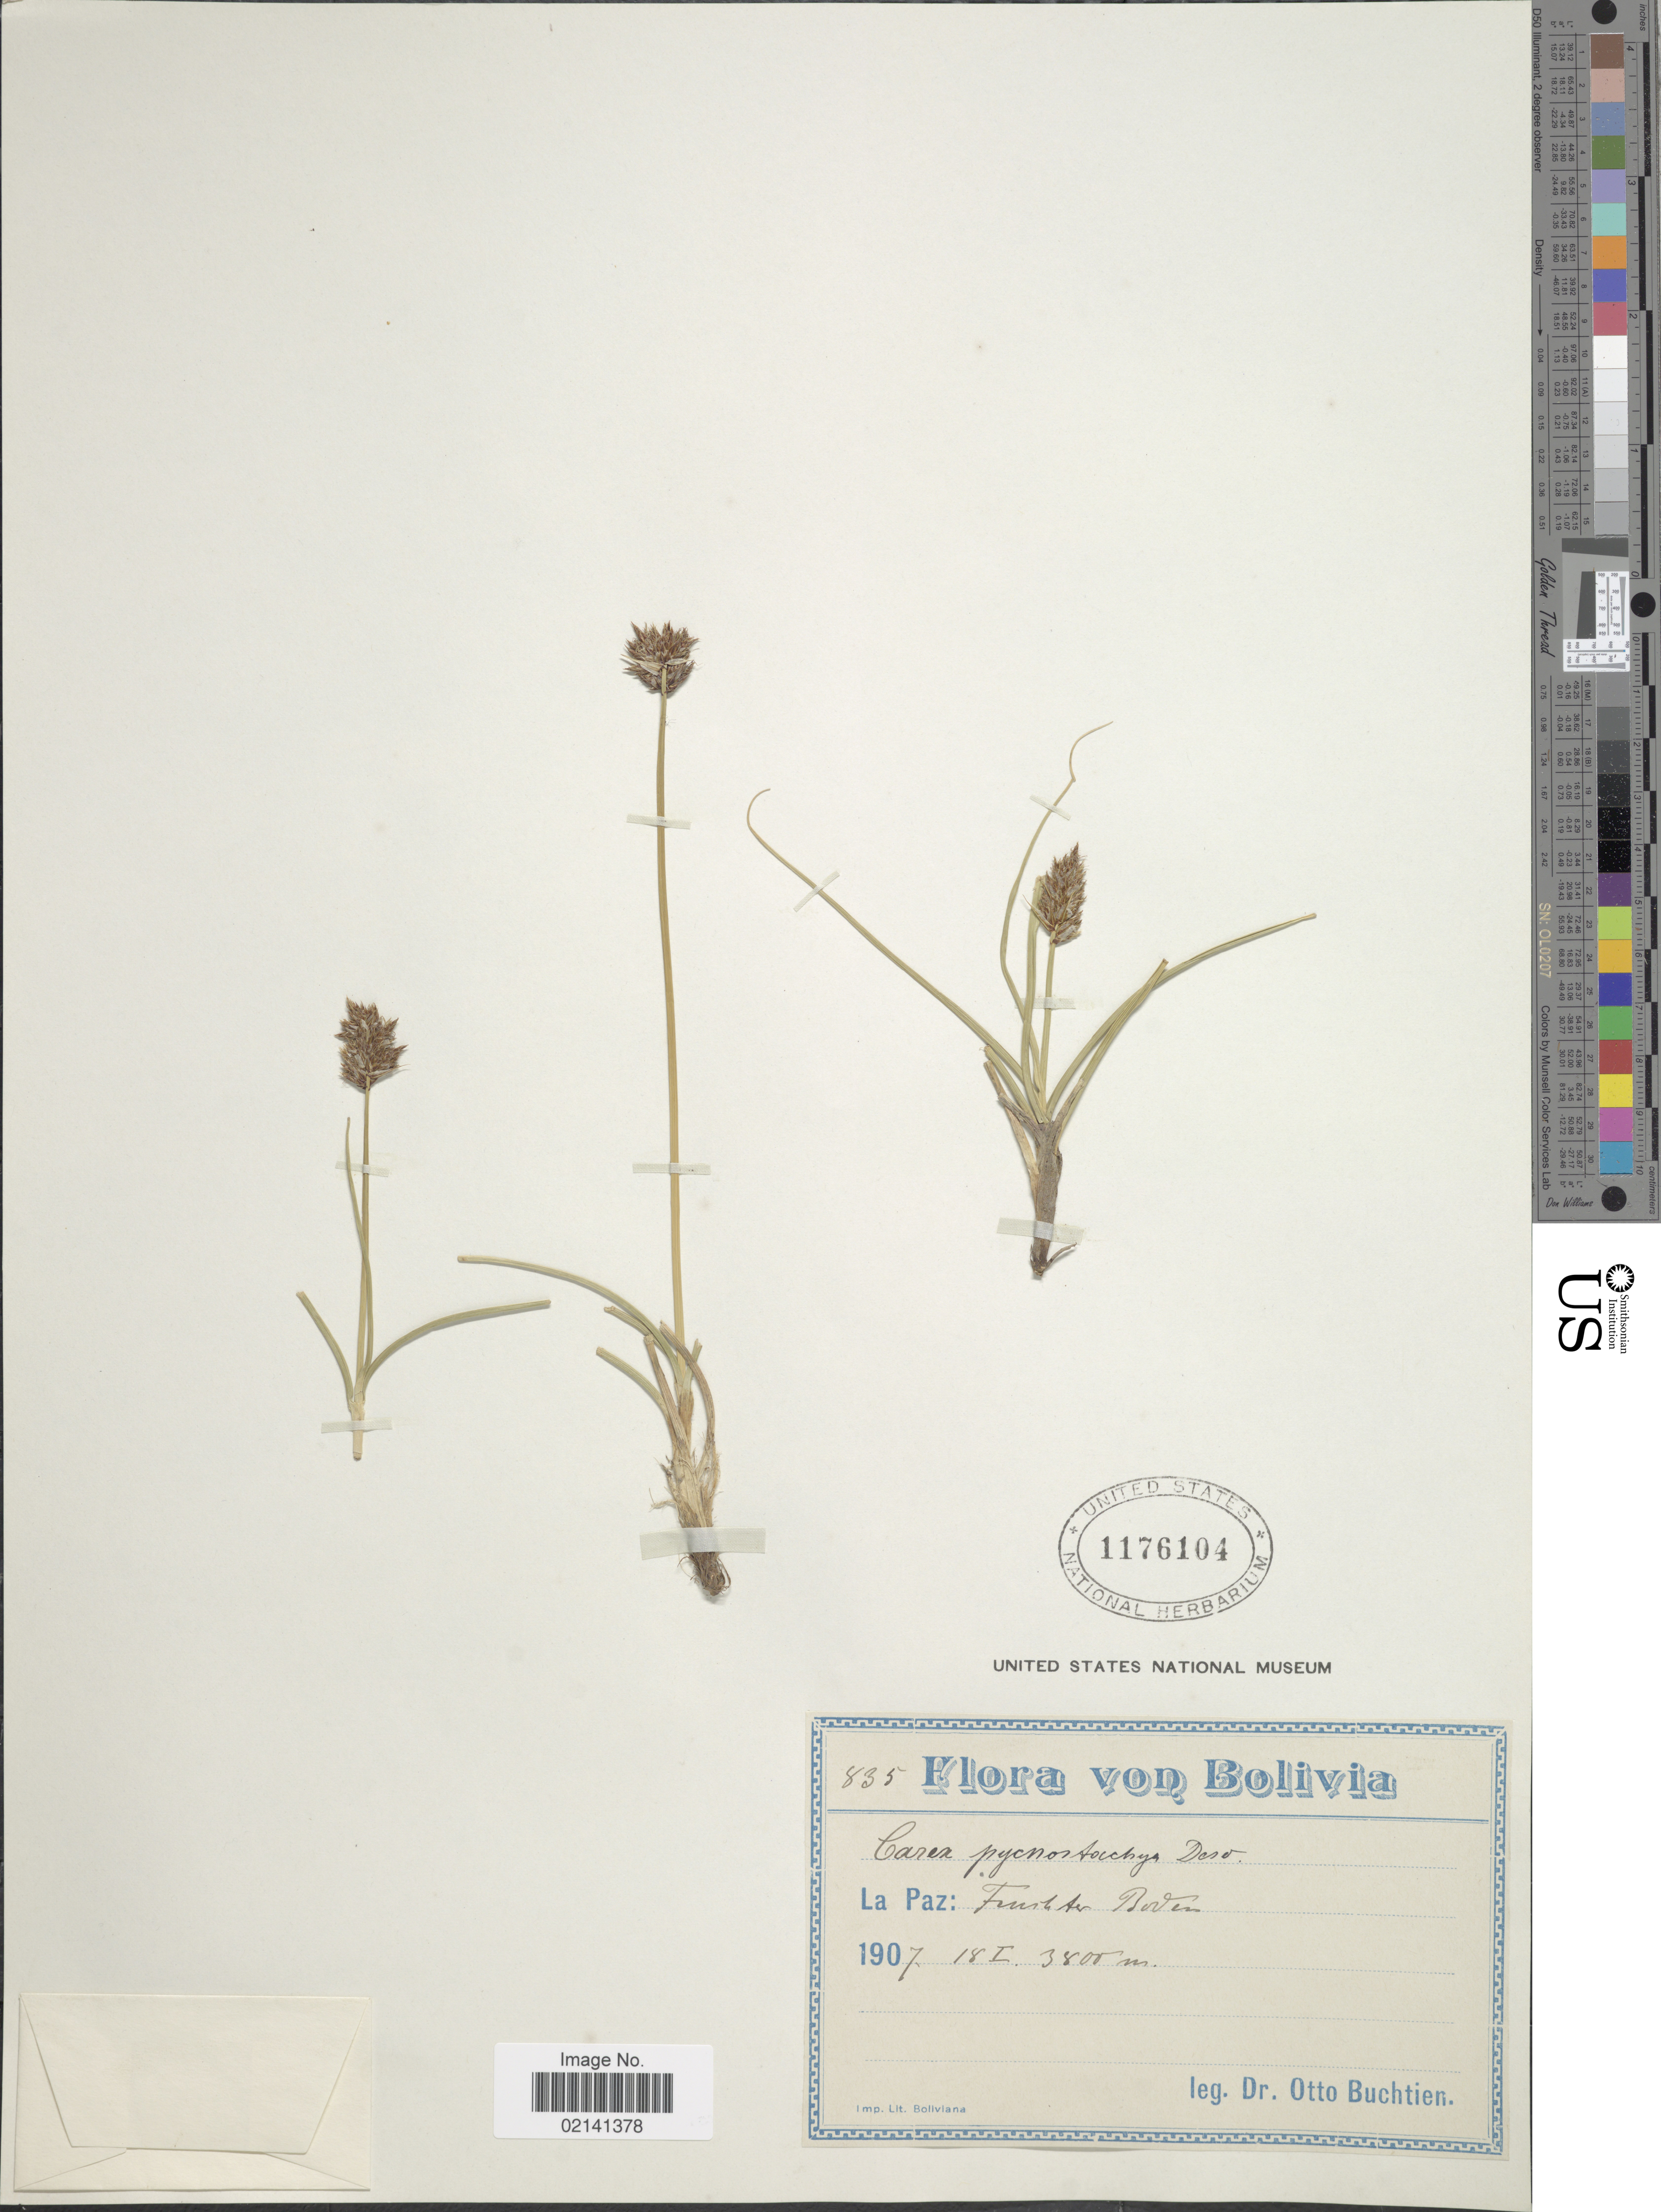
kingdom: Plantae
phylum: Tracheophyta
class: Liliopsida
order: Poales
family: Cyperaceae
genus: Carex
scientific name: Carex ecuadorica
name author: Kük.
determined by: Jimnéz-Mejias, Pedro, (UPOS), Universidad Pablo de Olavide (SPAIN)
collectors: O. Buchtien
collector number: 835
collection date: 1907-01-18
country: Bolivia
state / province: La Paz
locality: La Paz: Feuchter Boden.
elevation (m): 3800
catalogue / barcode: US 1176104